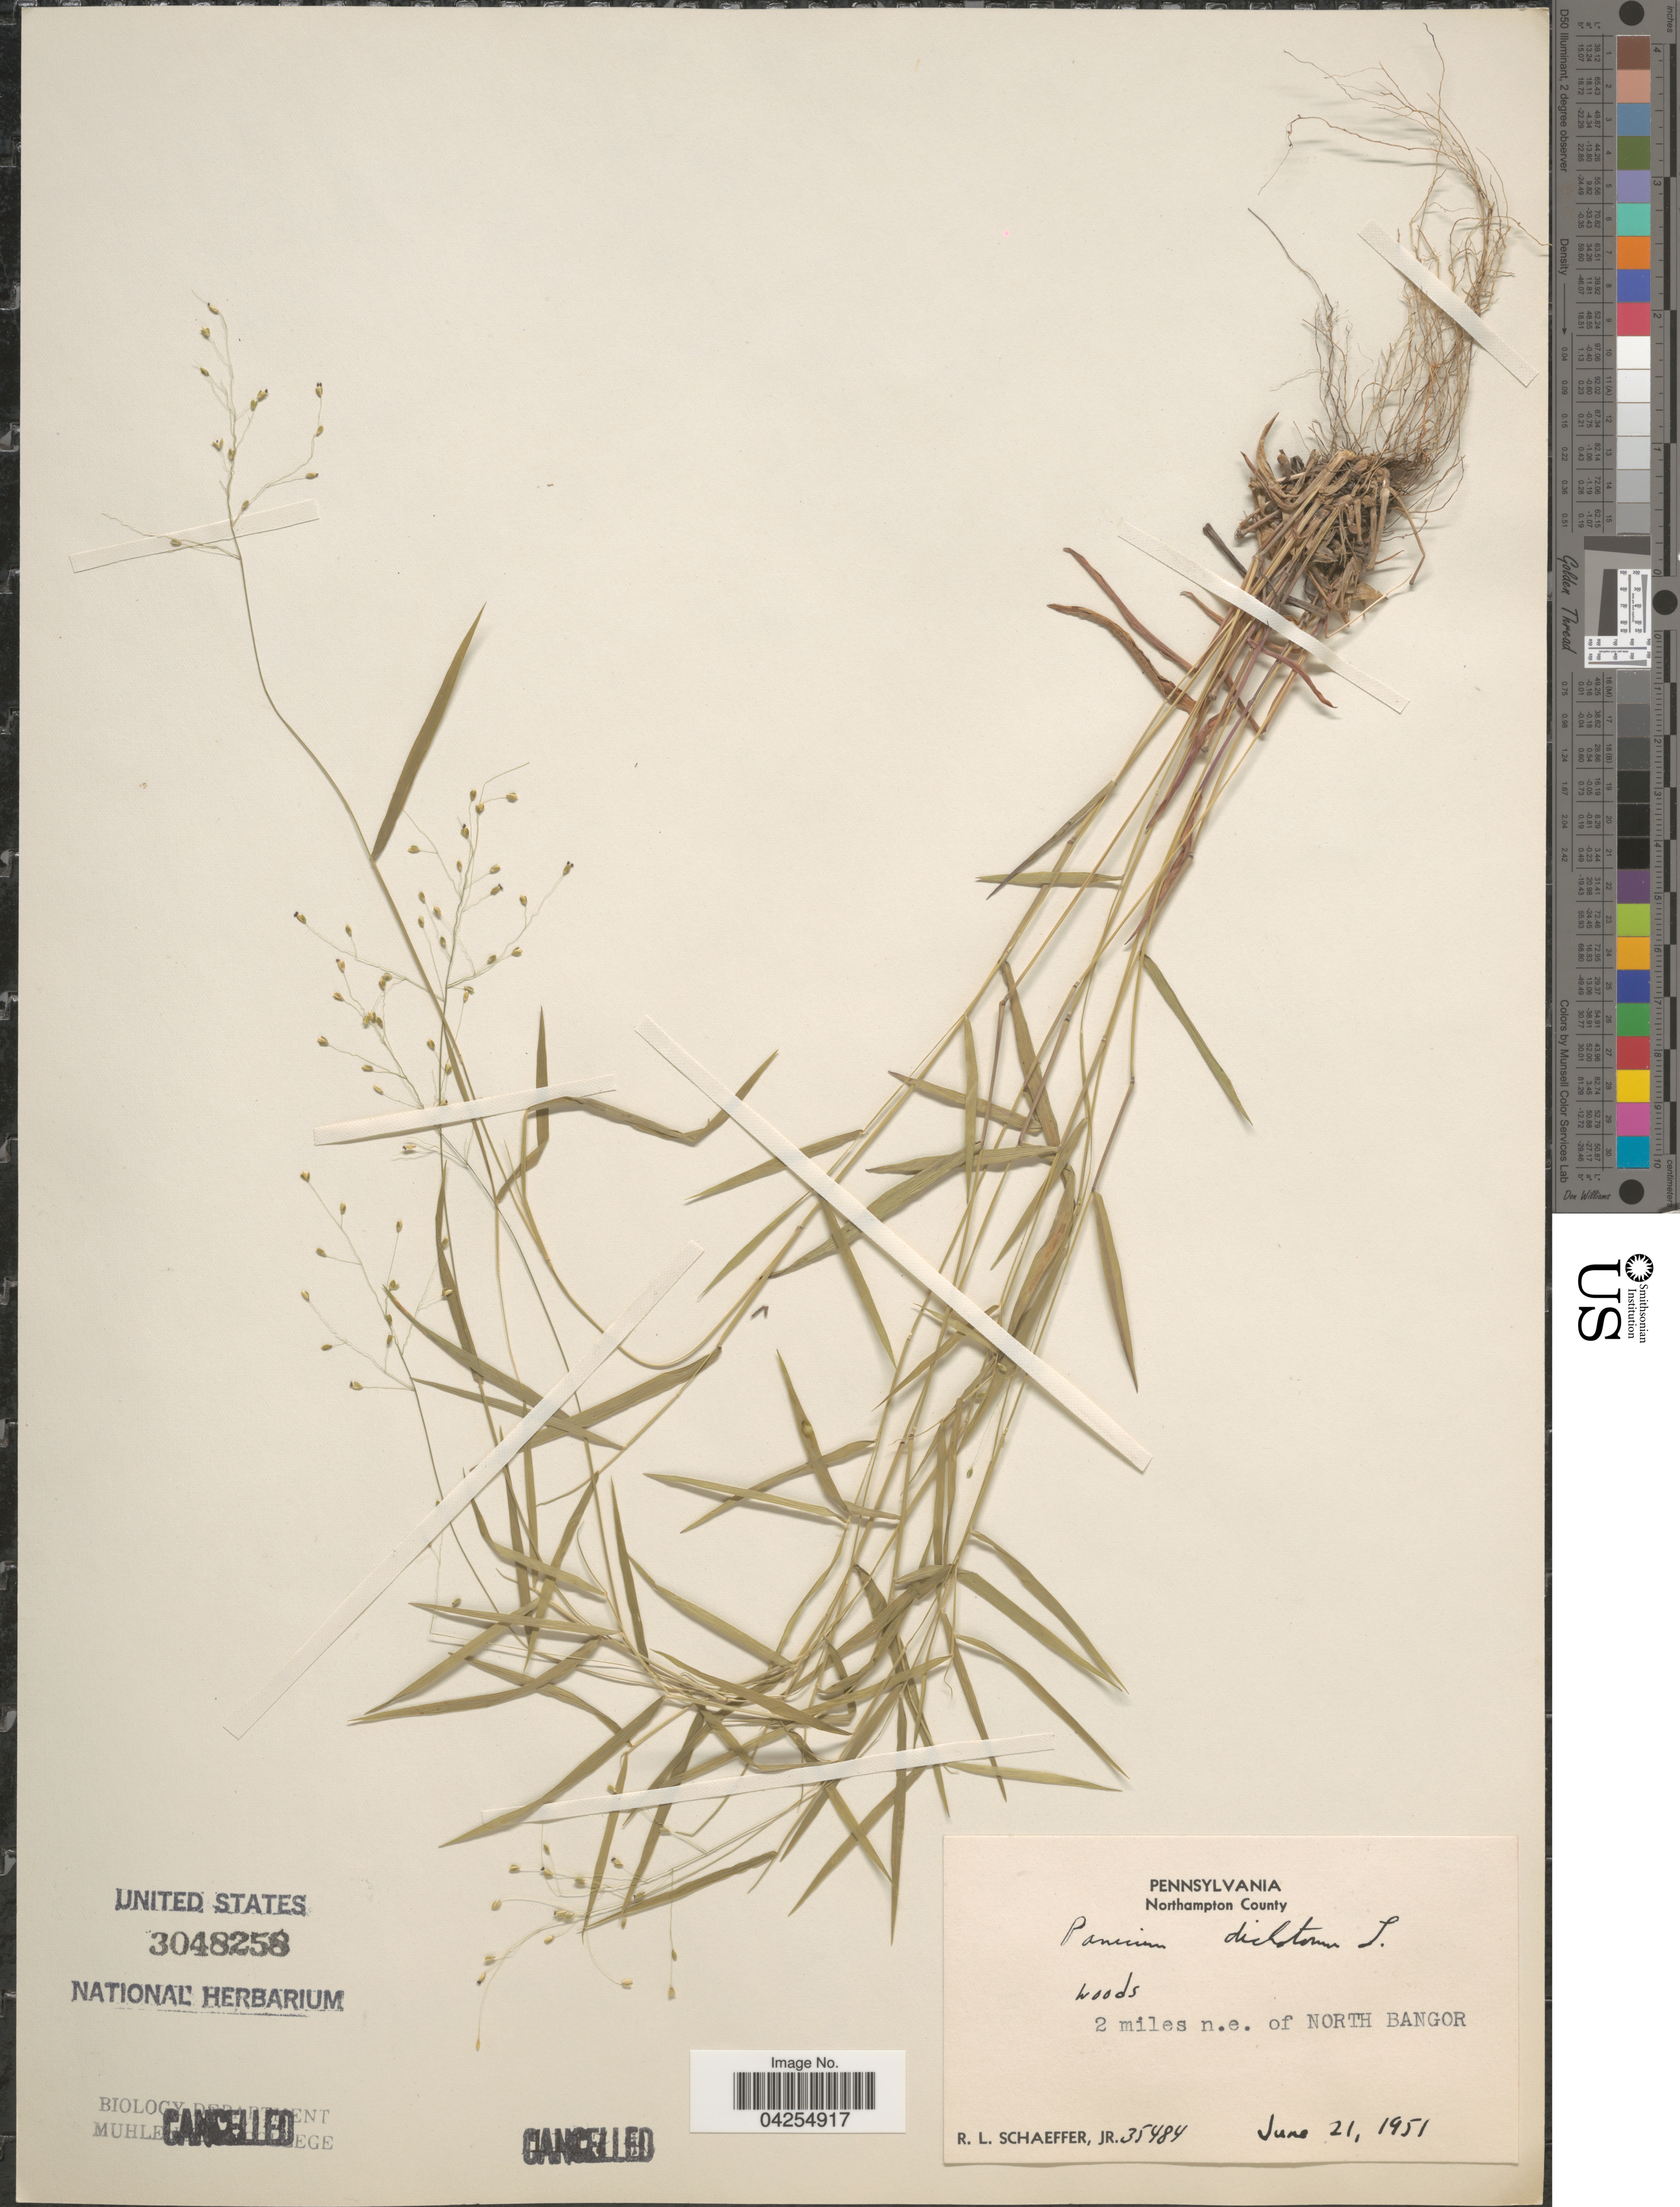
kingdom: Plantae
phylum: Tracheophyta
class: Liliopsida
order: Poales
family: Poaceae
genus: Dichanthelium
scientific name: Dichanthelium dichotomum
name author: (L.) Gould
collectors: R. L. Schaeffer Jr.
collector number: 35484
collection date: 1951-06-21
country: United States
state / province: Pennsylvania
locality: Northampton County. 2 miles n.e. of North Bangor.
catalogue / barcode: US 3048258